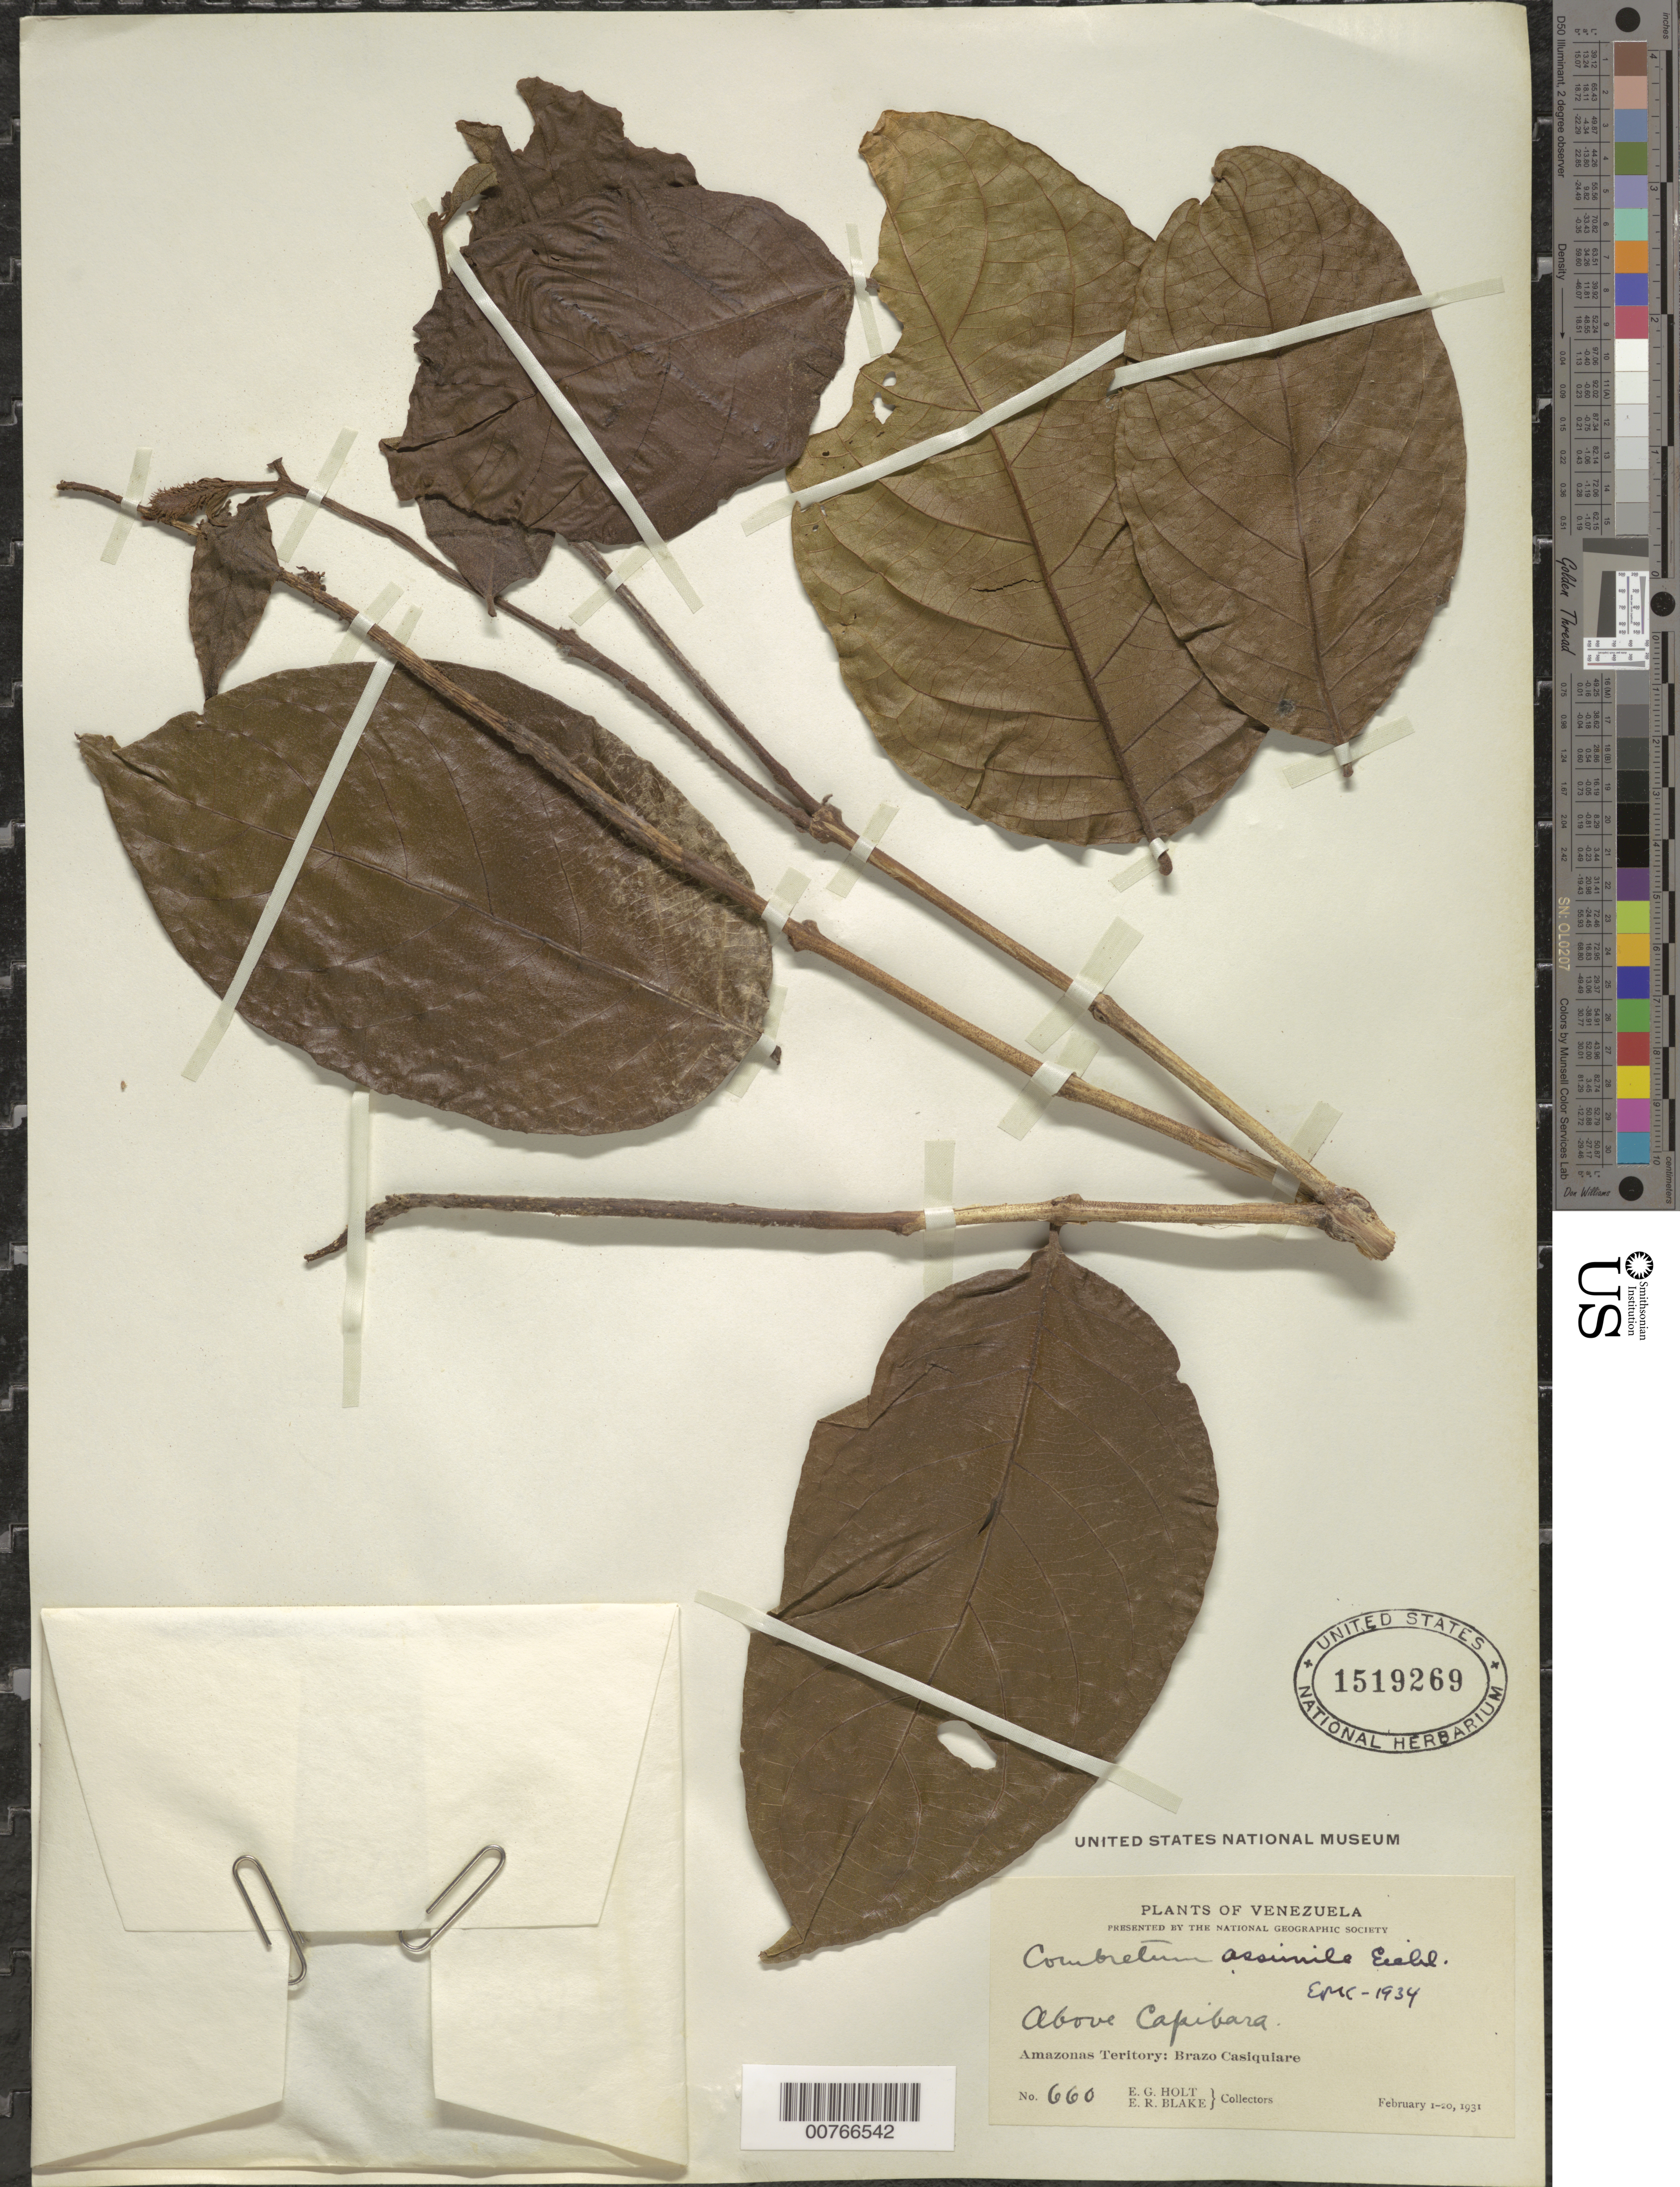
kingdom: Plantae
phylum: Tracheophyta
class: Magnoliopsida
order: Myrtales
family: Combretaceae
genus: Combretum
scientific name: Combretum assimile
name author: Eichler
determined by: Christenson, E. A.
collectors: E. Holt & E. R. Blake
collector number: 660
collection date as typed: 1-Feb-31 to 20-Feb-31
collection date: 1931-02-01/1931-02-20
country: Venezuela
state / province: Amazonas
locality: Brazo Casiquiare, above Capibara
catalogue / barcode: US 1519269